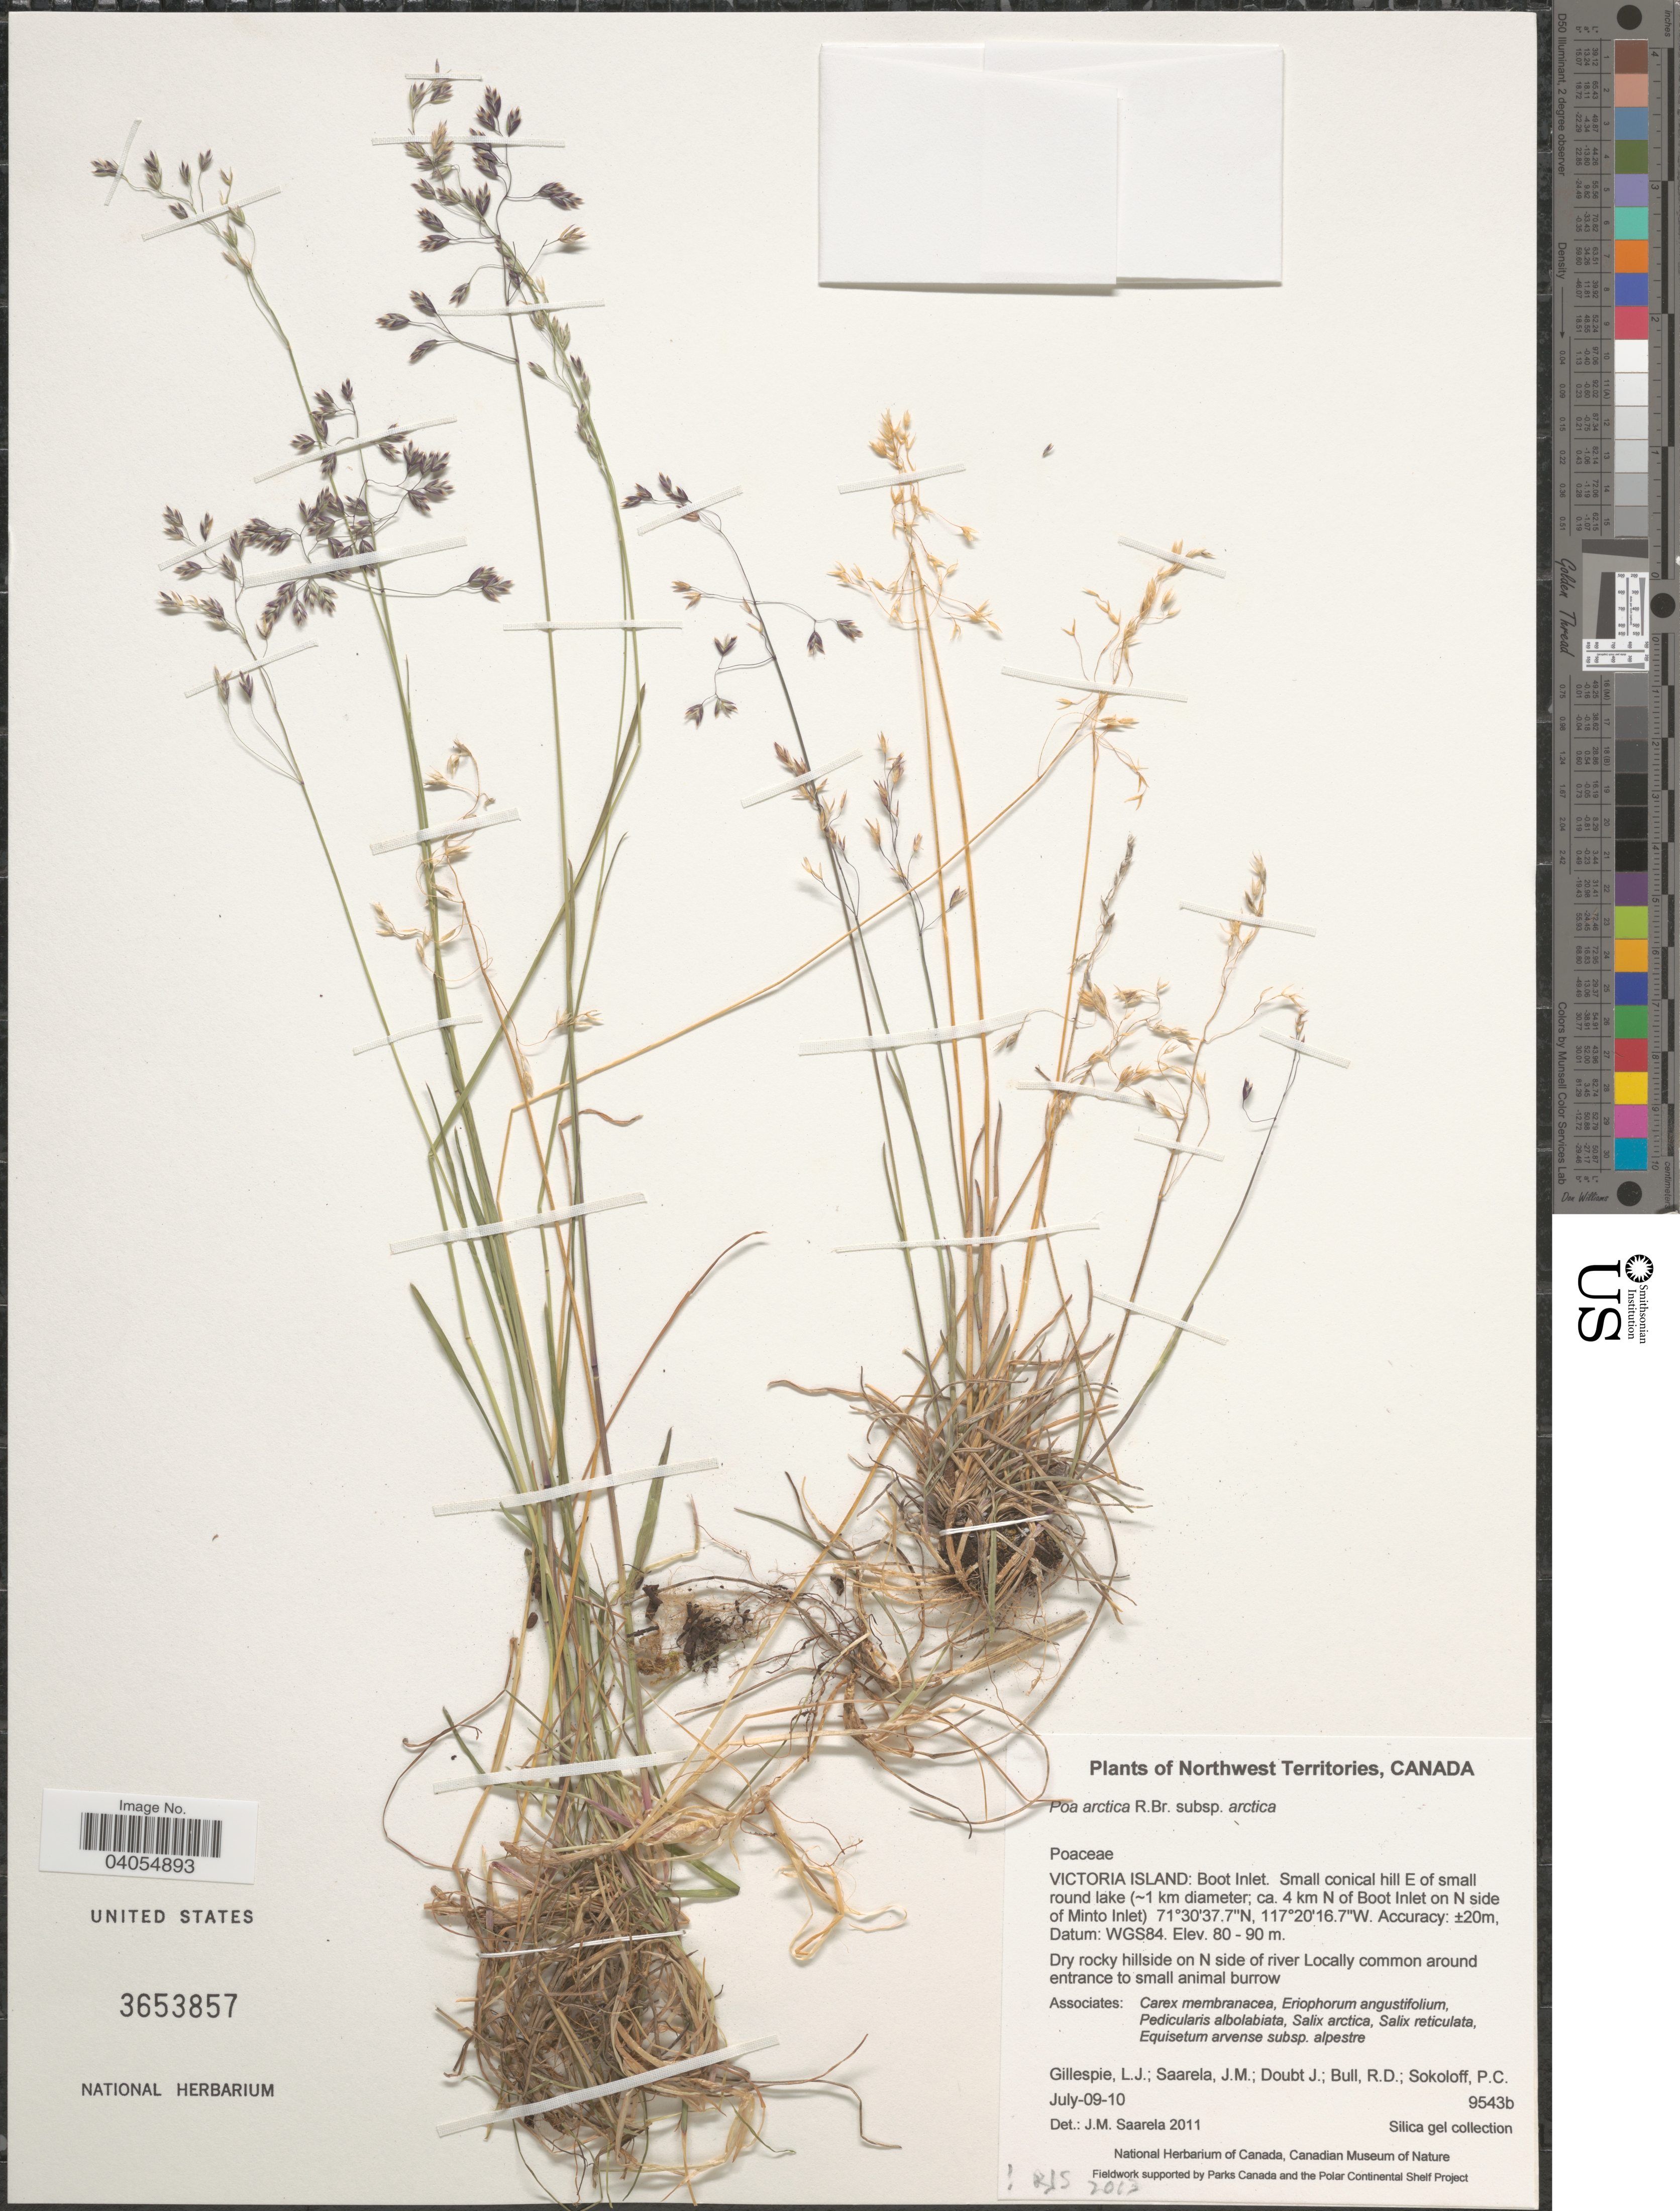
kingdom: Plantae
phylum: Tracheophyta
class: Liliopsida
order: Poales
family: Poaceae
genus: Poa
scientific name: Poa arctica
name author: R. Br.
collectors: L. Gillespie, J. Saarela, J. Doubt, R. Bull & P. Sokoloff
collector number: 9543b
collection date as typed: Transcribed d/m/y: 9/7/10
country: Canada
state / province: Northwest Territories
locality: Victoria Island: Boot Inlet. Small conical hill E of small round lake (~1 km diameter; ca. 4 km N of Boot Inlet on N side of Minto Inlet). Datum: WGS84. On N side of river. Around entrance to small animal burrow.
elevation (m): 80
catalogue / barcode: US 3653857